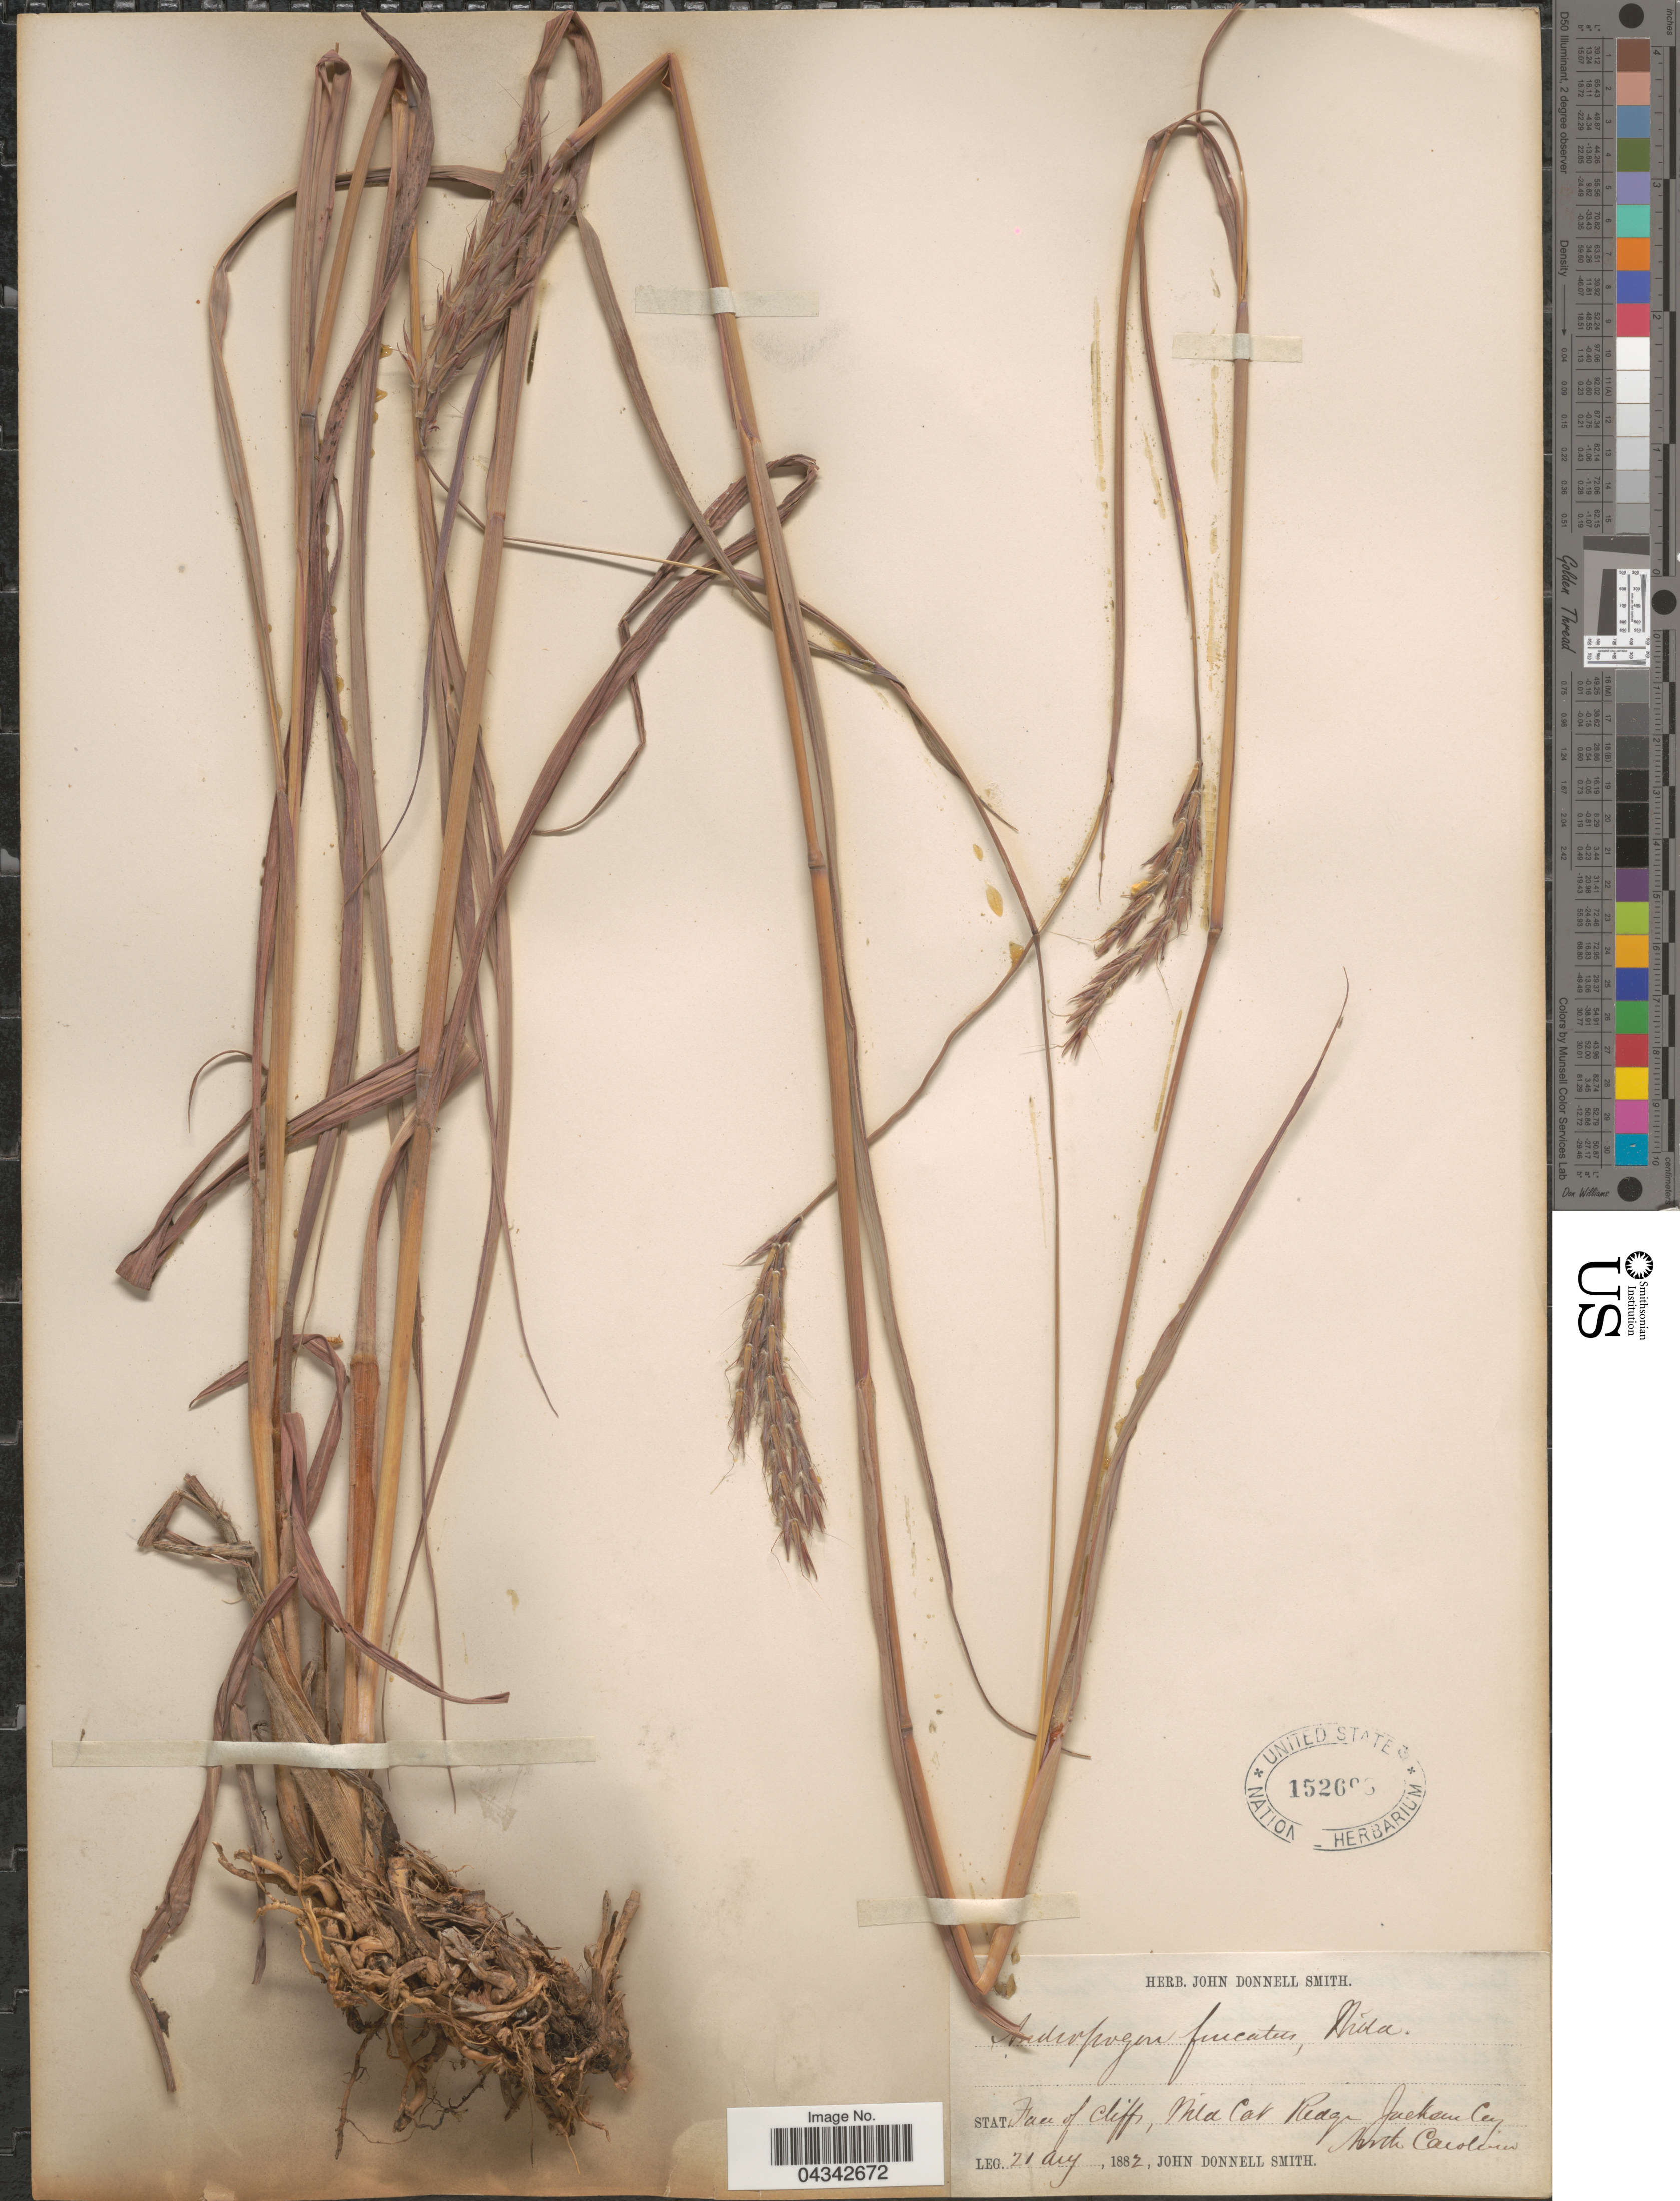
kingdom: Plantae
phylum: Tracheophyta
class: Liliopsida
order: Poales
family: Poaceae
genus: Andropogon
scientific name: Andropogon gerardii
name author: Vitman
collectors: J. Donnell Smith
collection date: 1882-08-21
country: United States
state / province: North Carolina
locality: Stat. Face of Cliffs, Wild Cat Ridge Jackson Co.